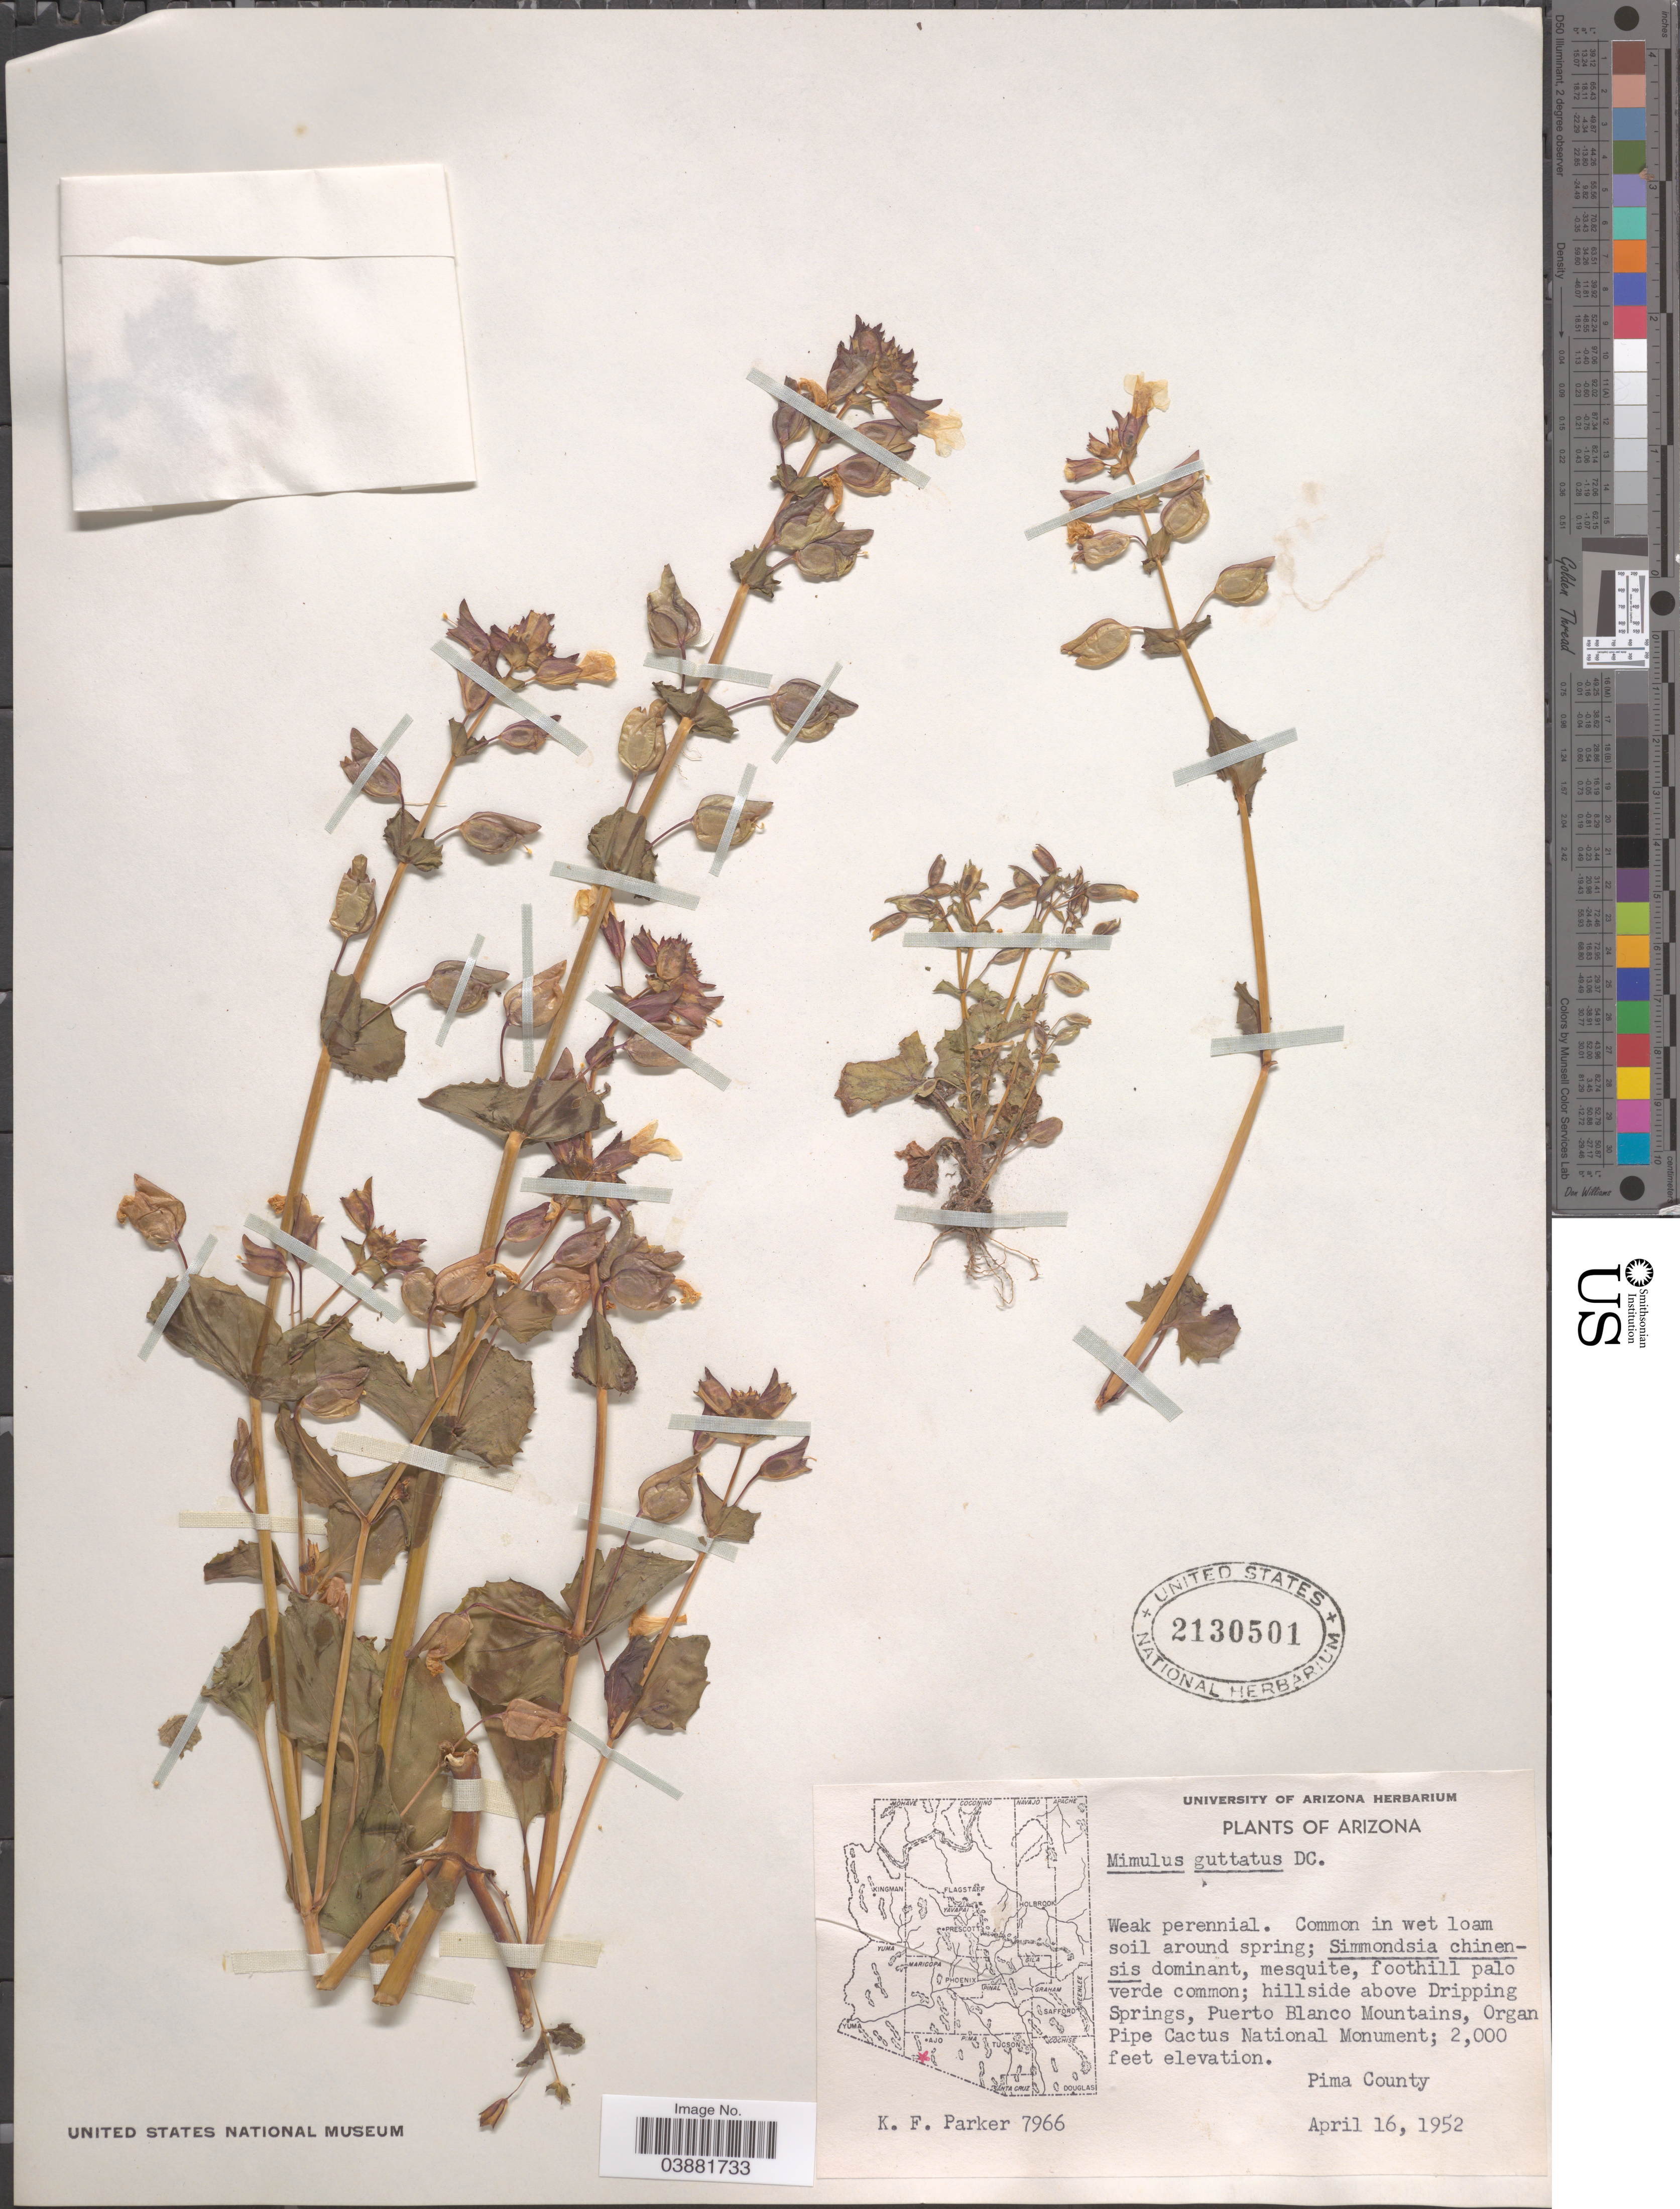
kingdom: Plantae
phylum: Tracheophyta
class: Magnoliopsida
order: Lamiales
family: Phrymaceae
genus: Mimulus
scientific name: Mimulus guttatus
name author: DC.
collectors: K. F. Parker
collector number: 7966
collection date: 1952-04-16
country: United States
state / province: Arizona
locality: Hillside above Dripping Springs, Puerto Blanco Mountains, Organ Pipe Cactus National Monument. Pima County.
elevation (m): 610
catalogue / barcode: US 2130501